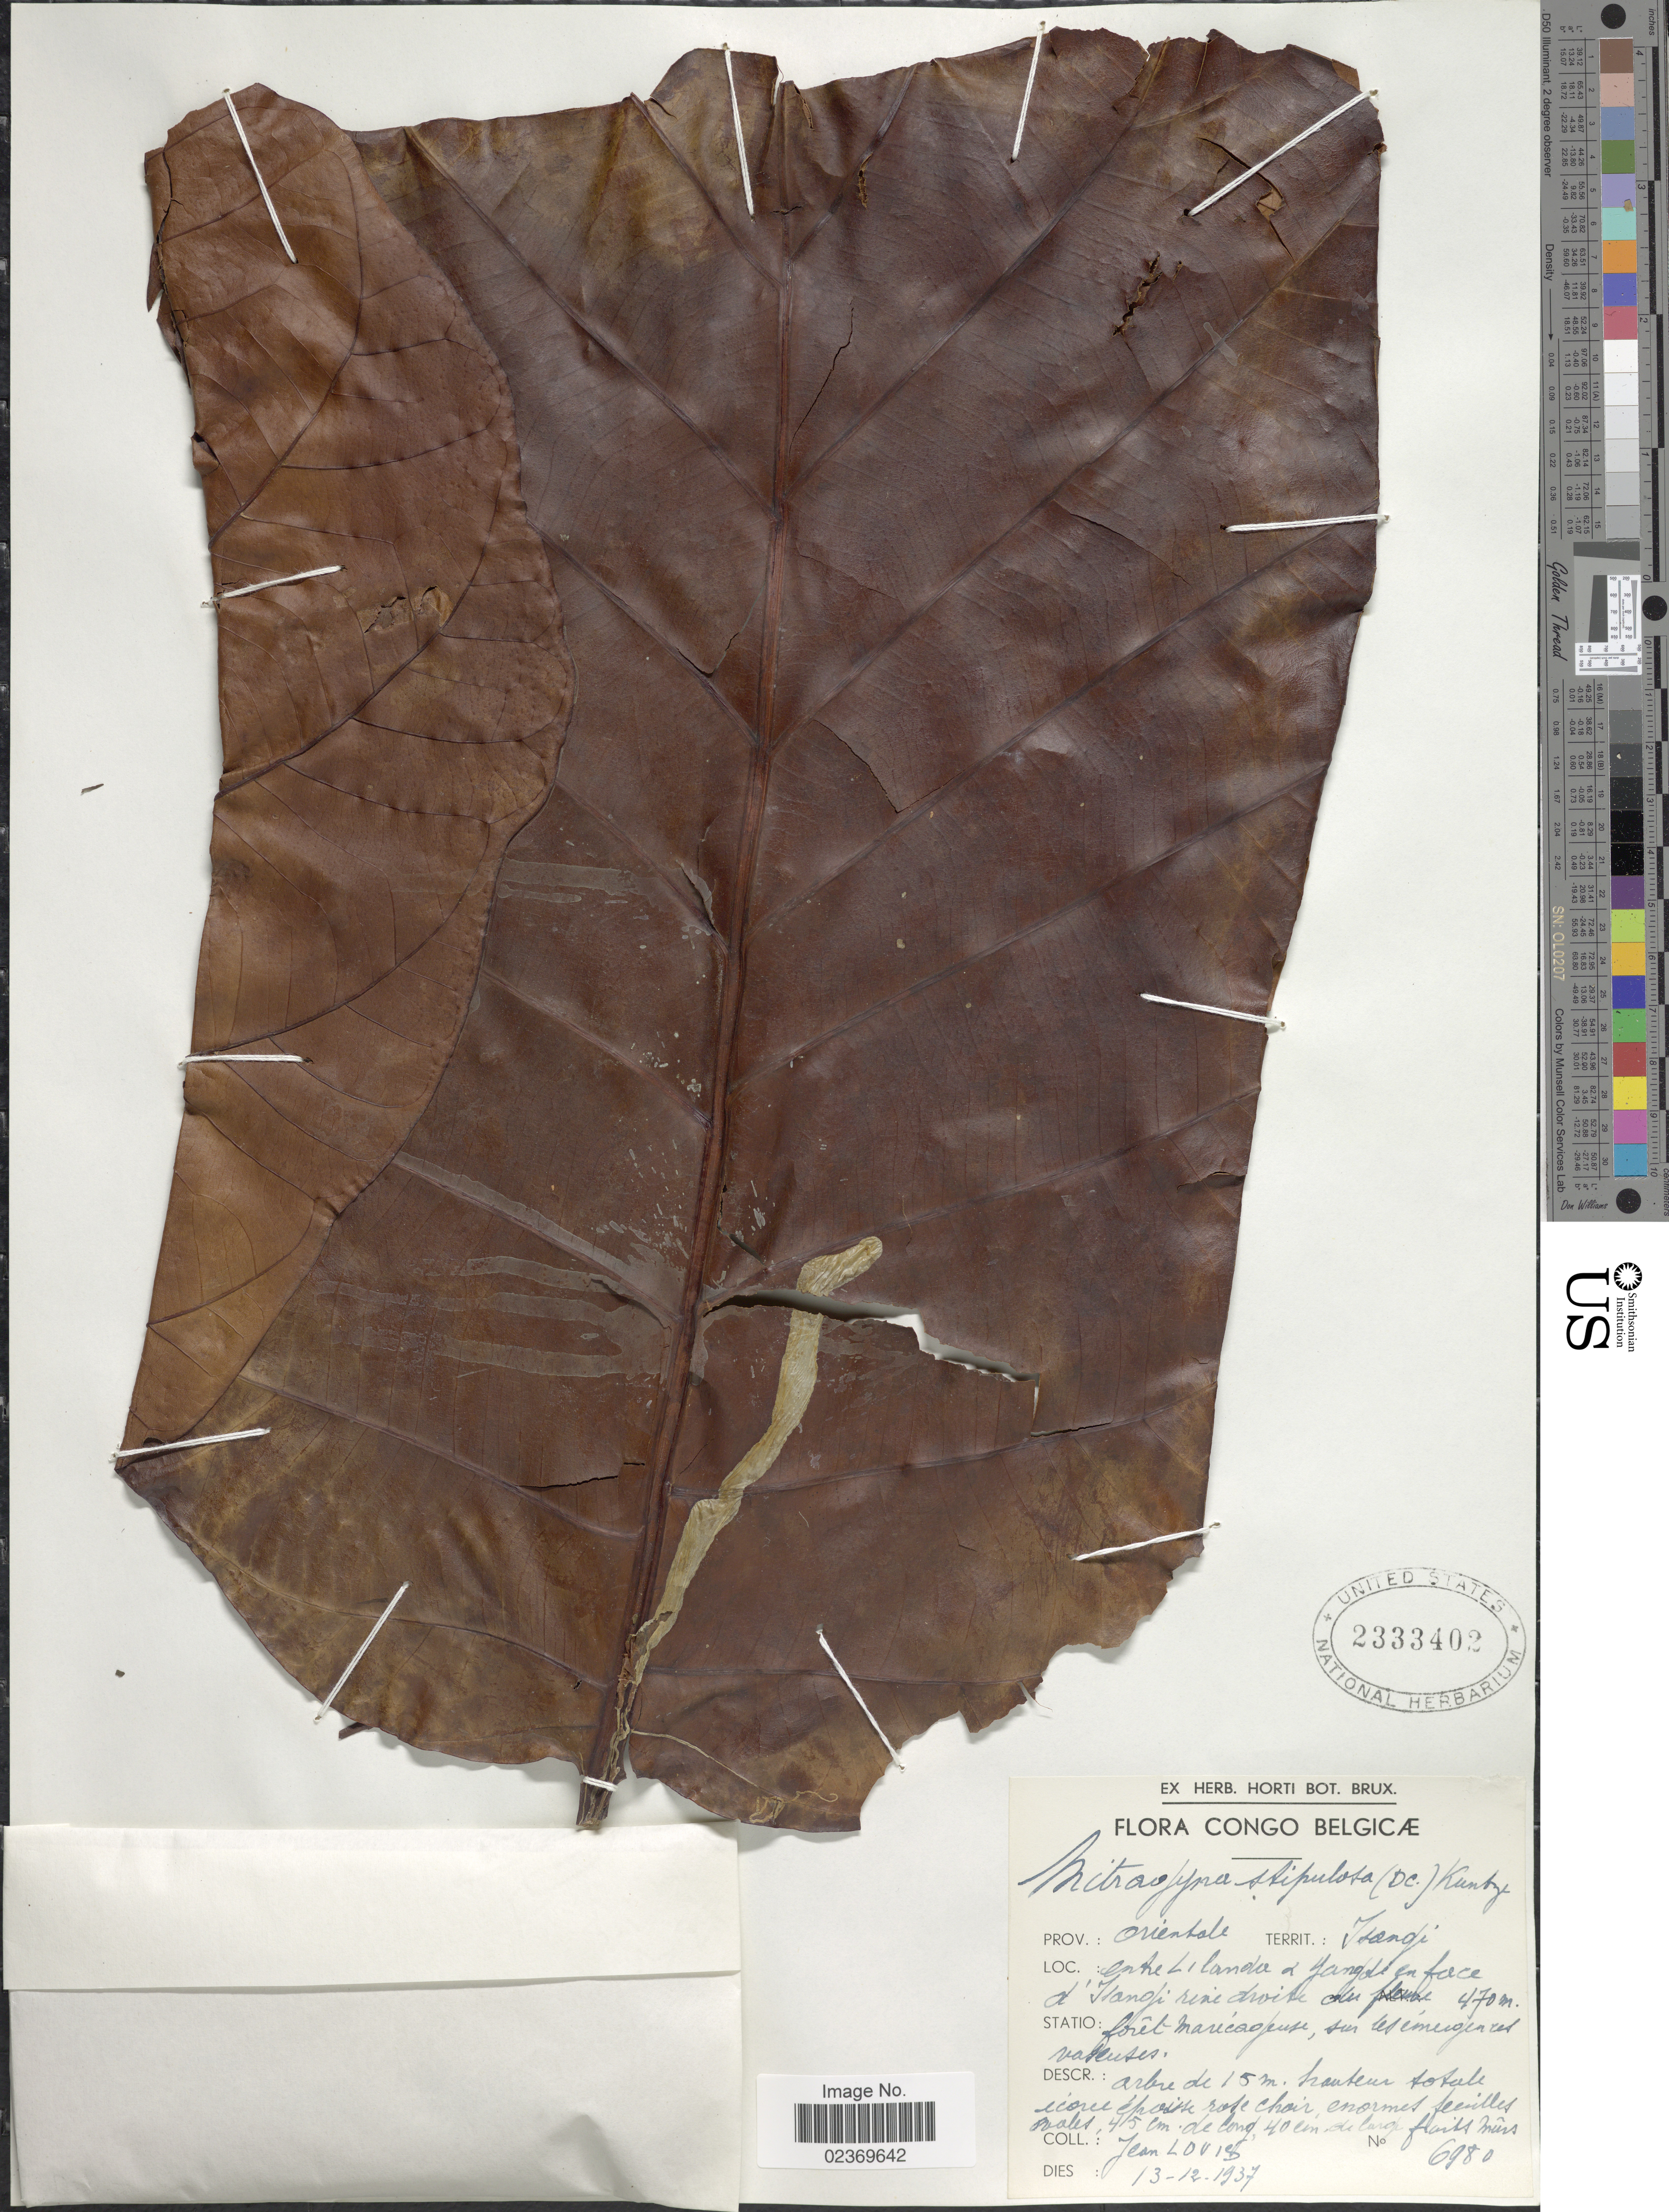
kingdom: Plantae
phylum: Tracheophyta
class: Magnoliopsida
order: Gentianales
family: Rubiaceae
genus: Mitragyna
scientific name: Mitragyna stipulosa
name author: (DC.) Kuntze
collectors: J. Louis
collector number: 6980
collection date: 1937-12-13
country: Congo, Democratic Republic of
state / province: Tshopo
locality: Congo Belgicae, Prov. Orientale, Territ.: Isangi, entre Lilanda & Yangde en face d'Isangi rive droite.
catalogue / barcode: US 2333402